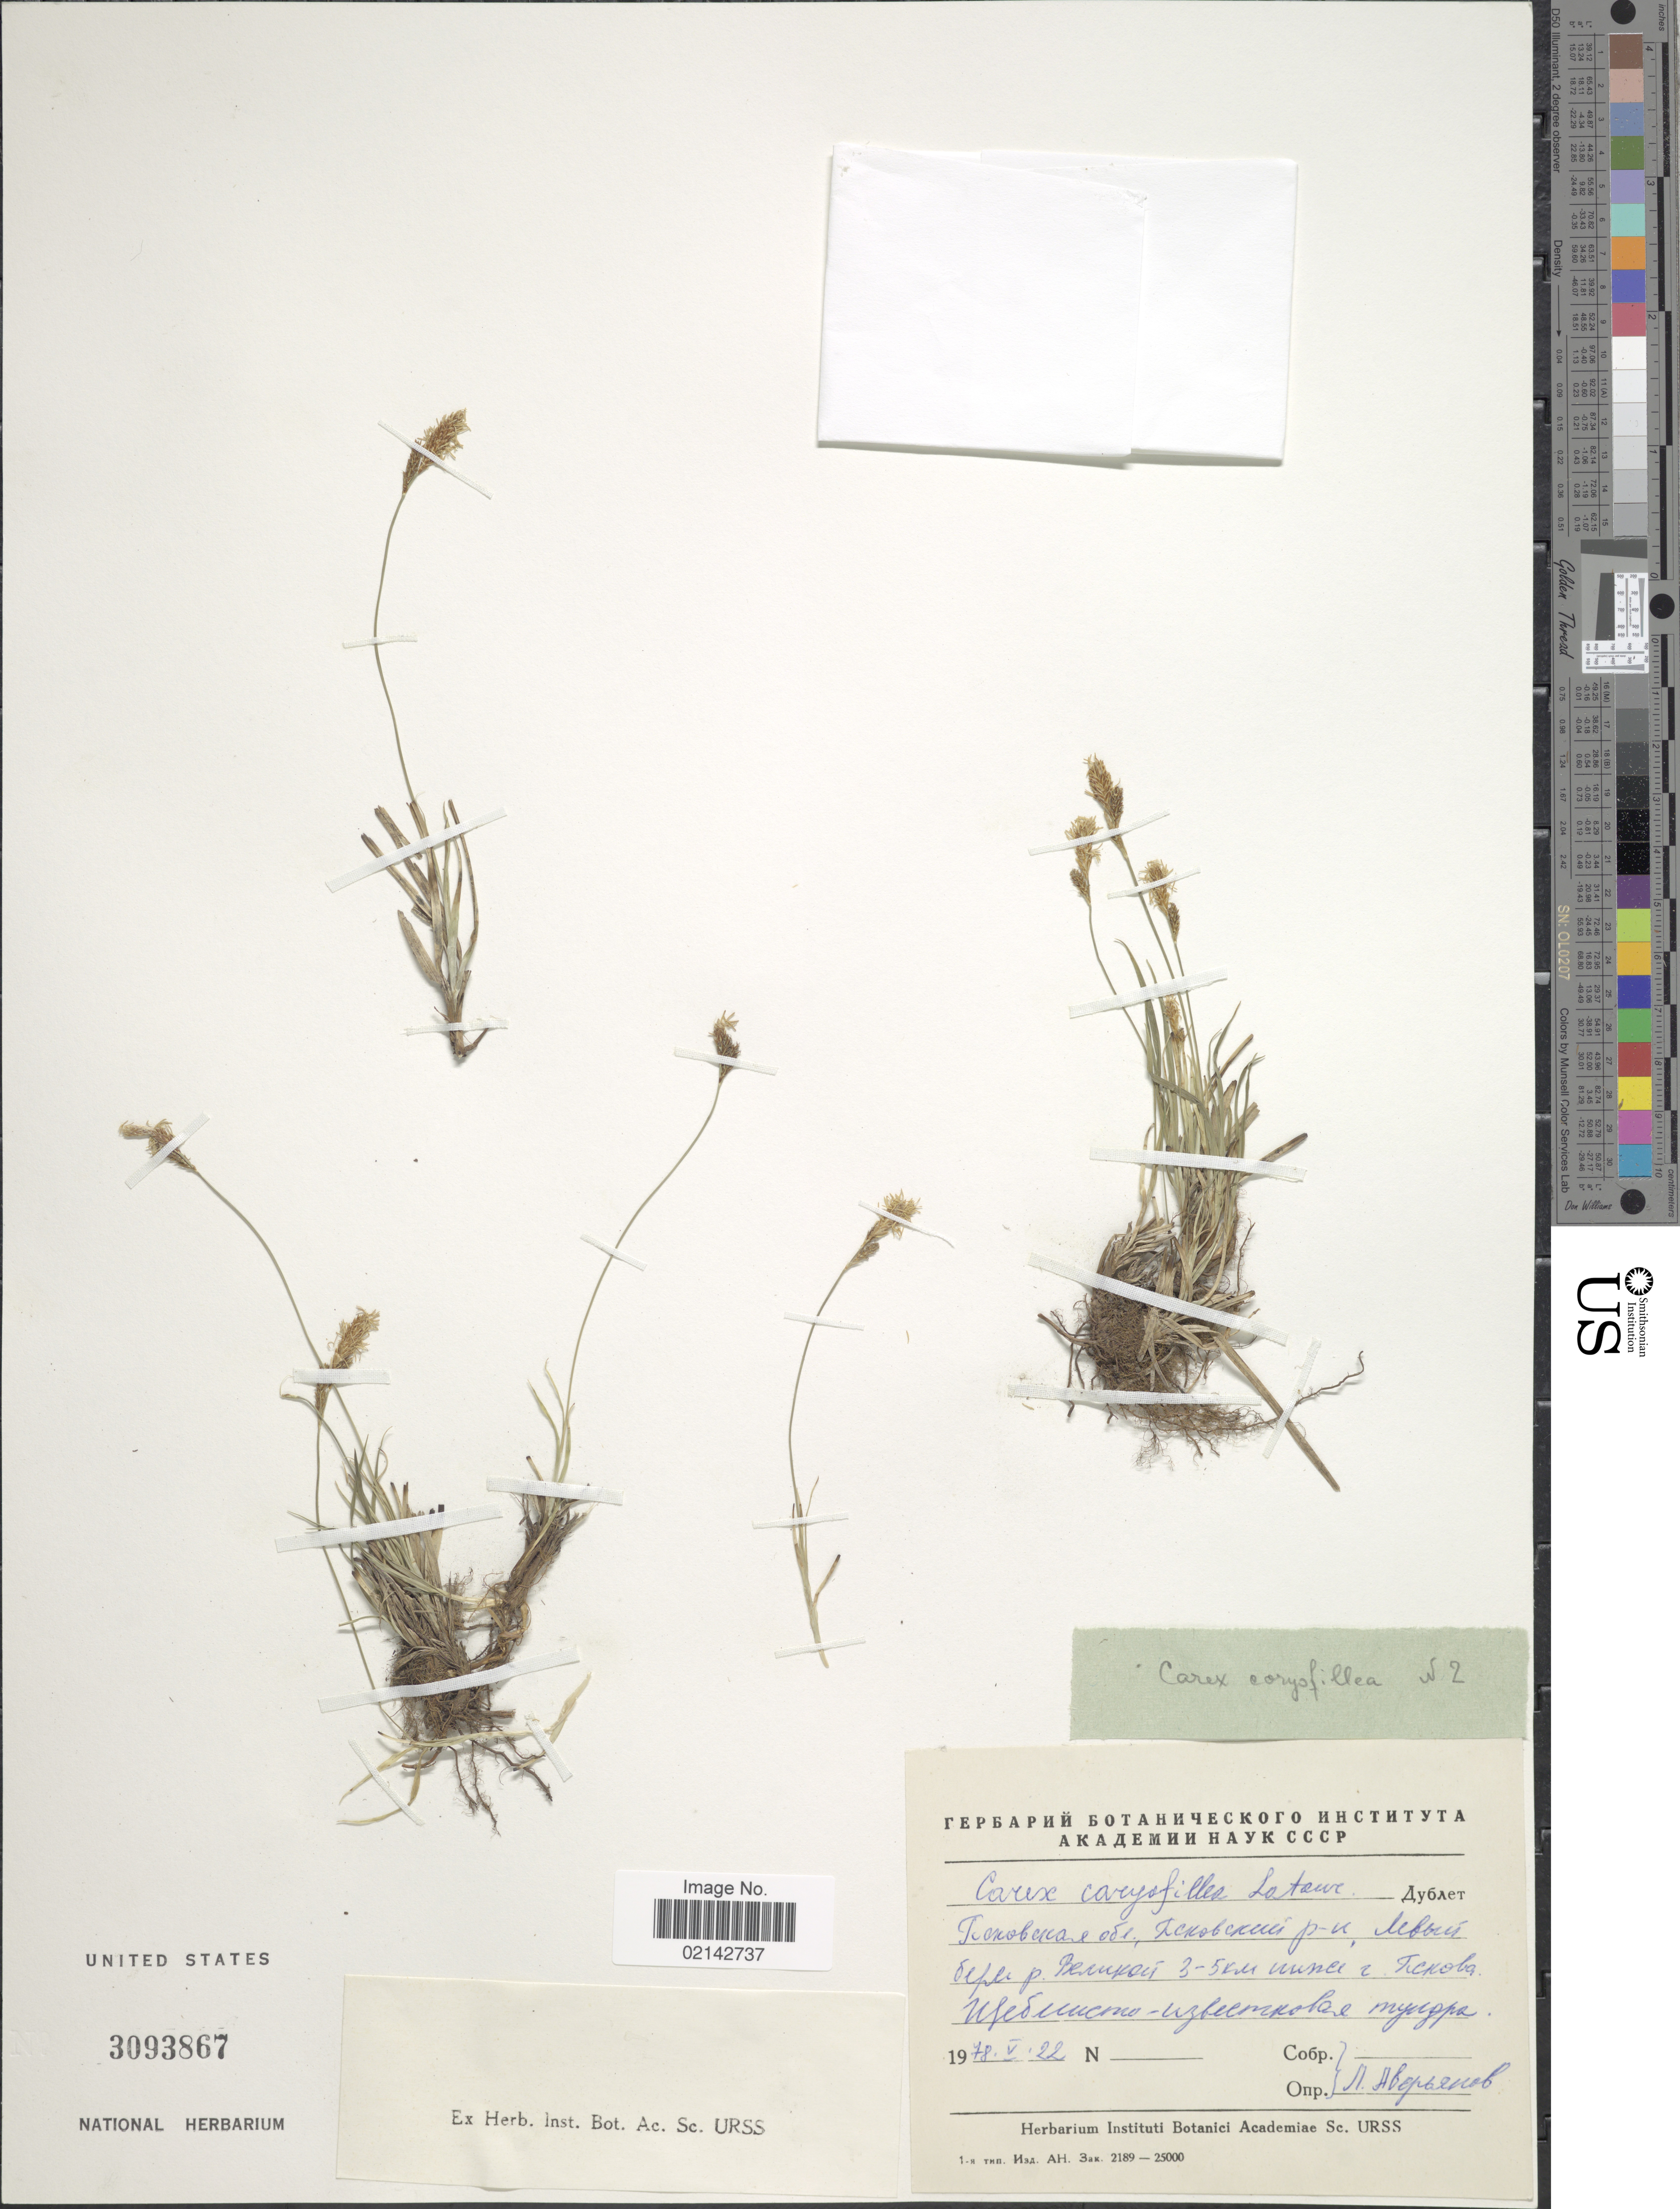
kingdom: Plantae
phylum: Tracheophyta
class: Liliopsida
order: Poales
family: Cyperaceae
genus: Carex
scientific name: Carex caryophyllea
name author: Latourr.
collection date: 1978-05-22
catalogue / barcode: US 3093867